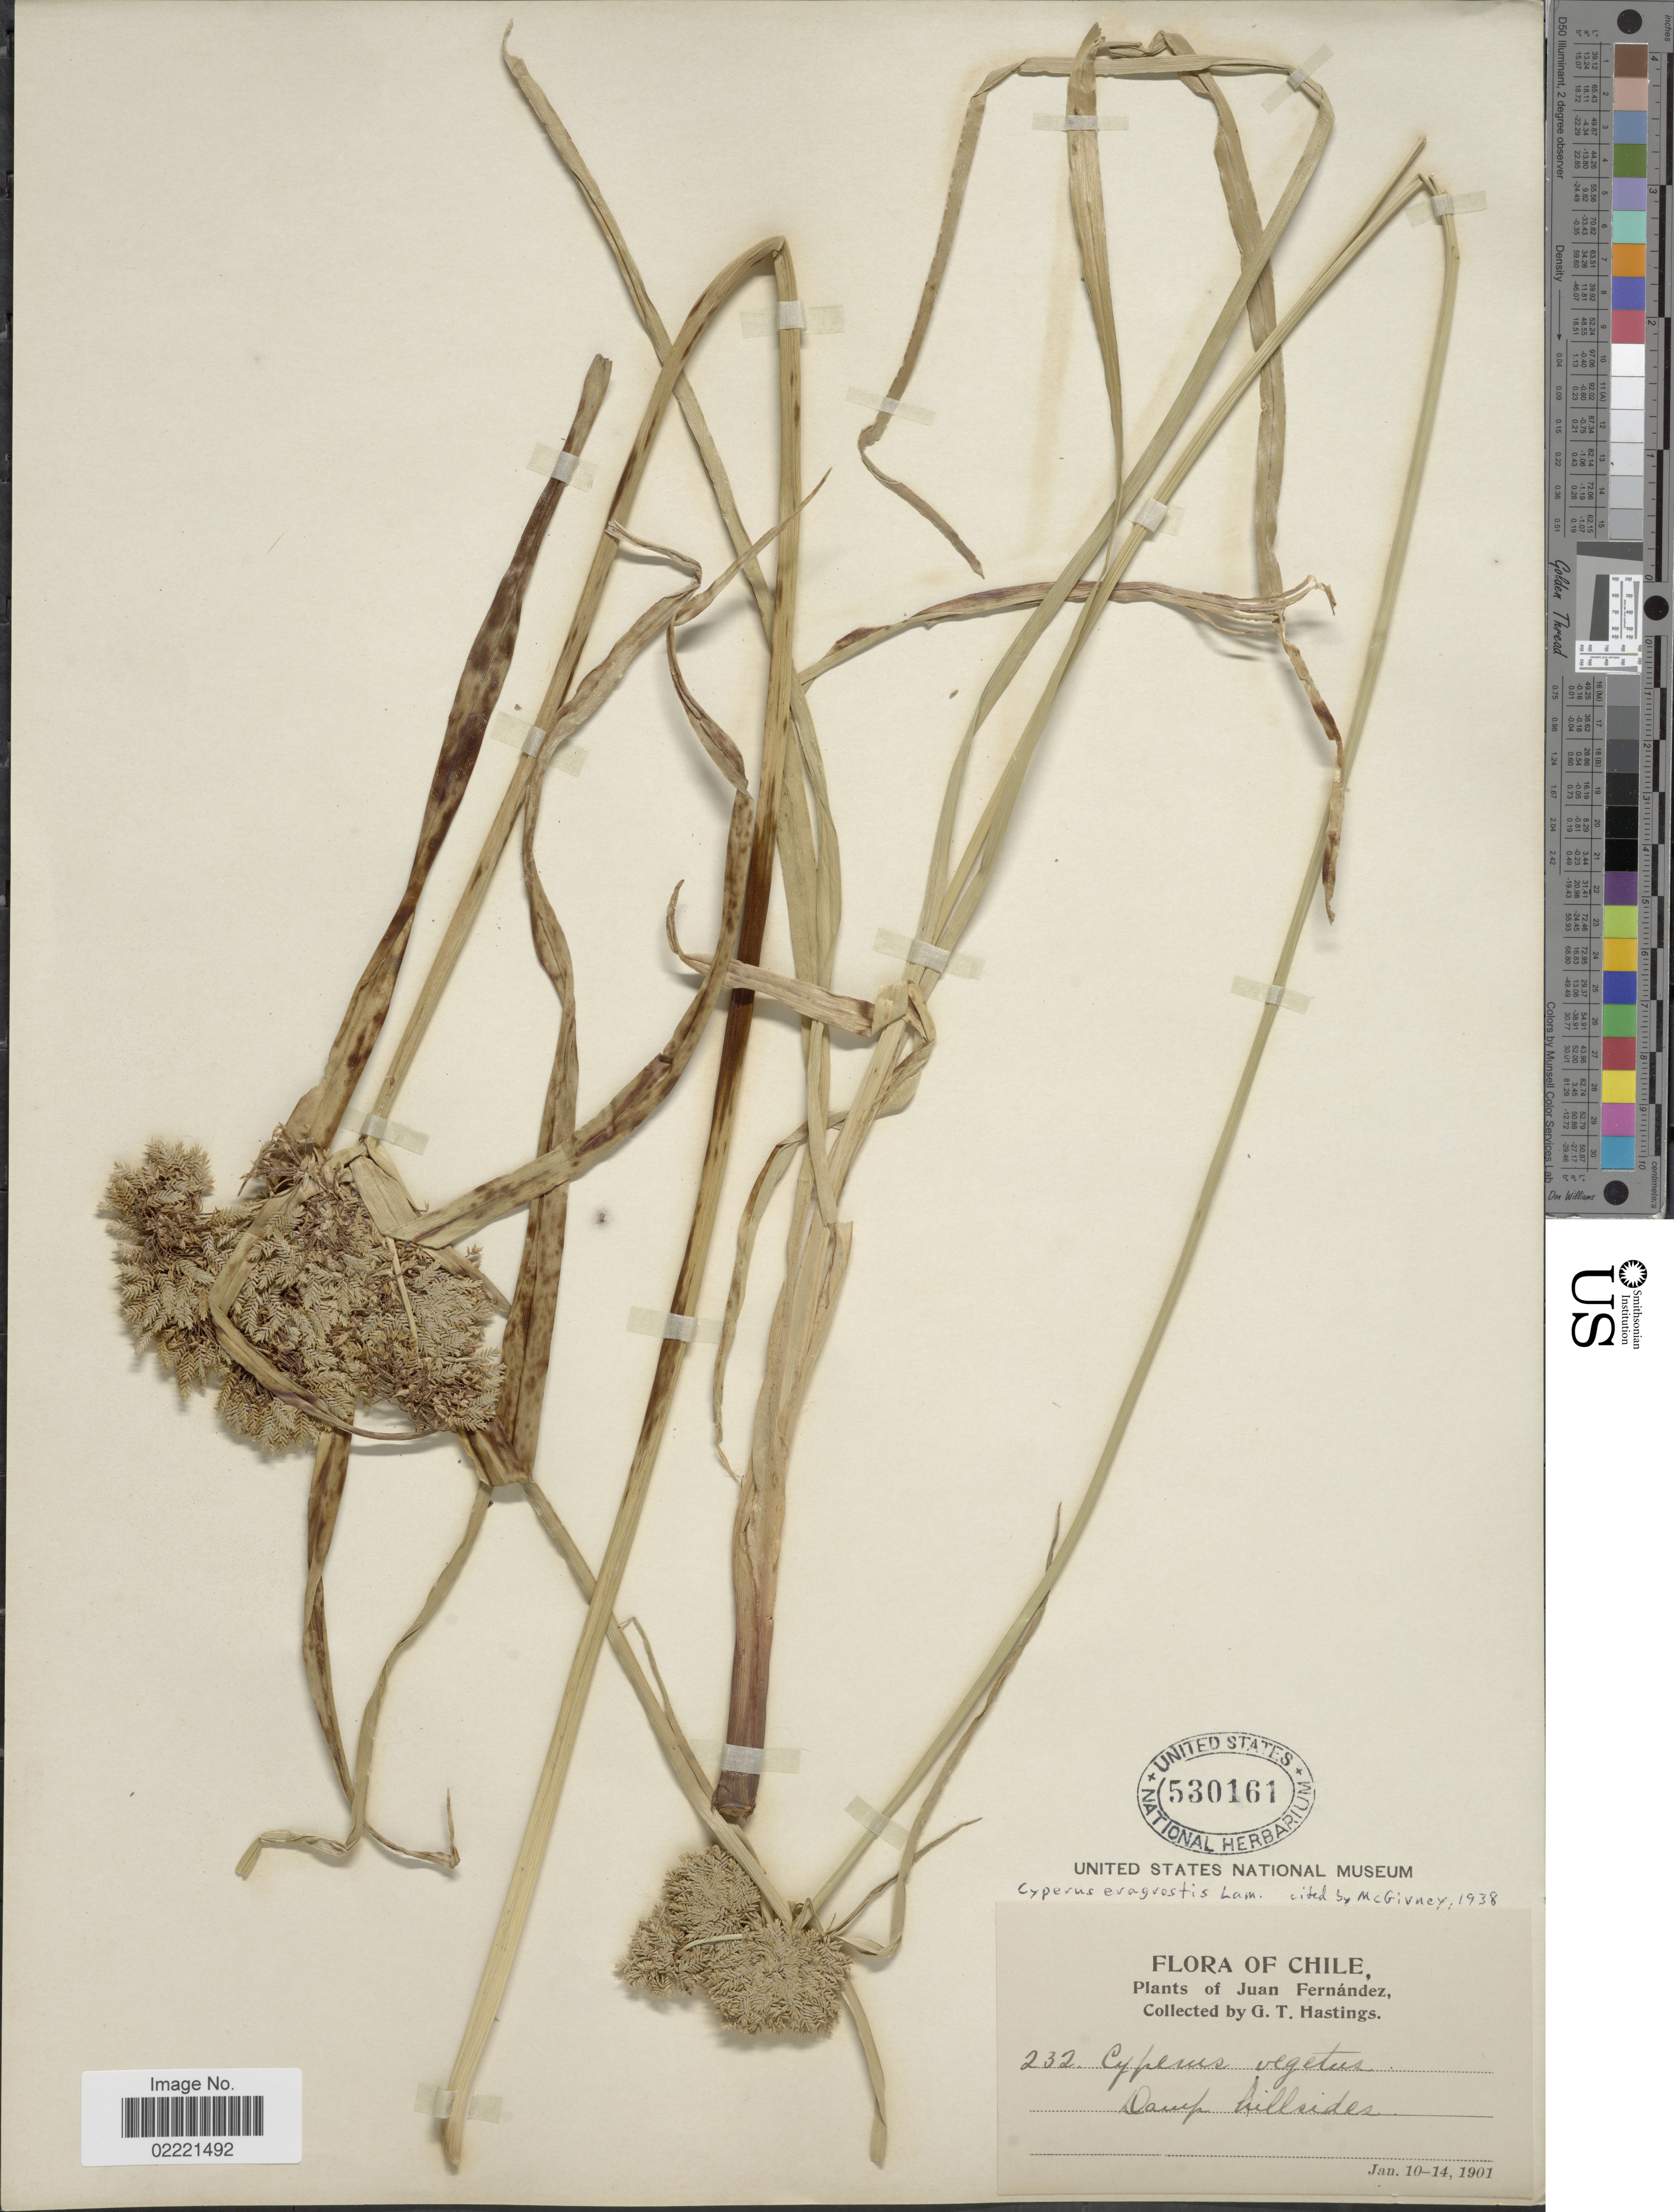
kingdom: Plantae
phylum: Tracheophyta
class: Liliopsida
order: Poales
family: Cyperaceae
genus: Cyperus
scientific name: Cyperus eragrostis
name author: Lam.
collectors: G. Hastings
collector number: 232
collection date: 1901-01-10/1901-01-14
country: Chile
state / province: Valparaíso (V)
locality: Juan Fernandez, Damp hillsides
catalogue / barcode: US 530161